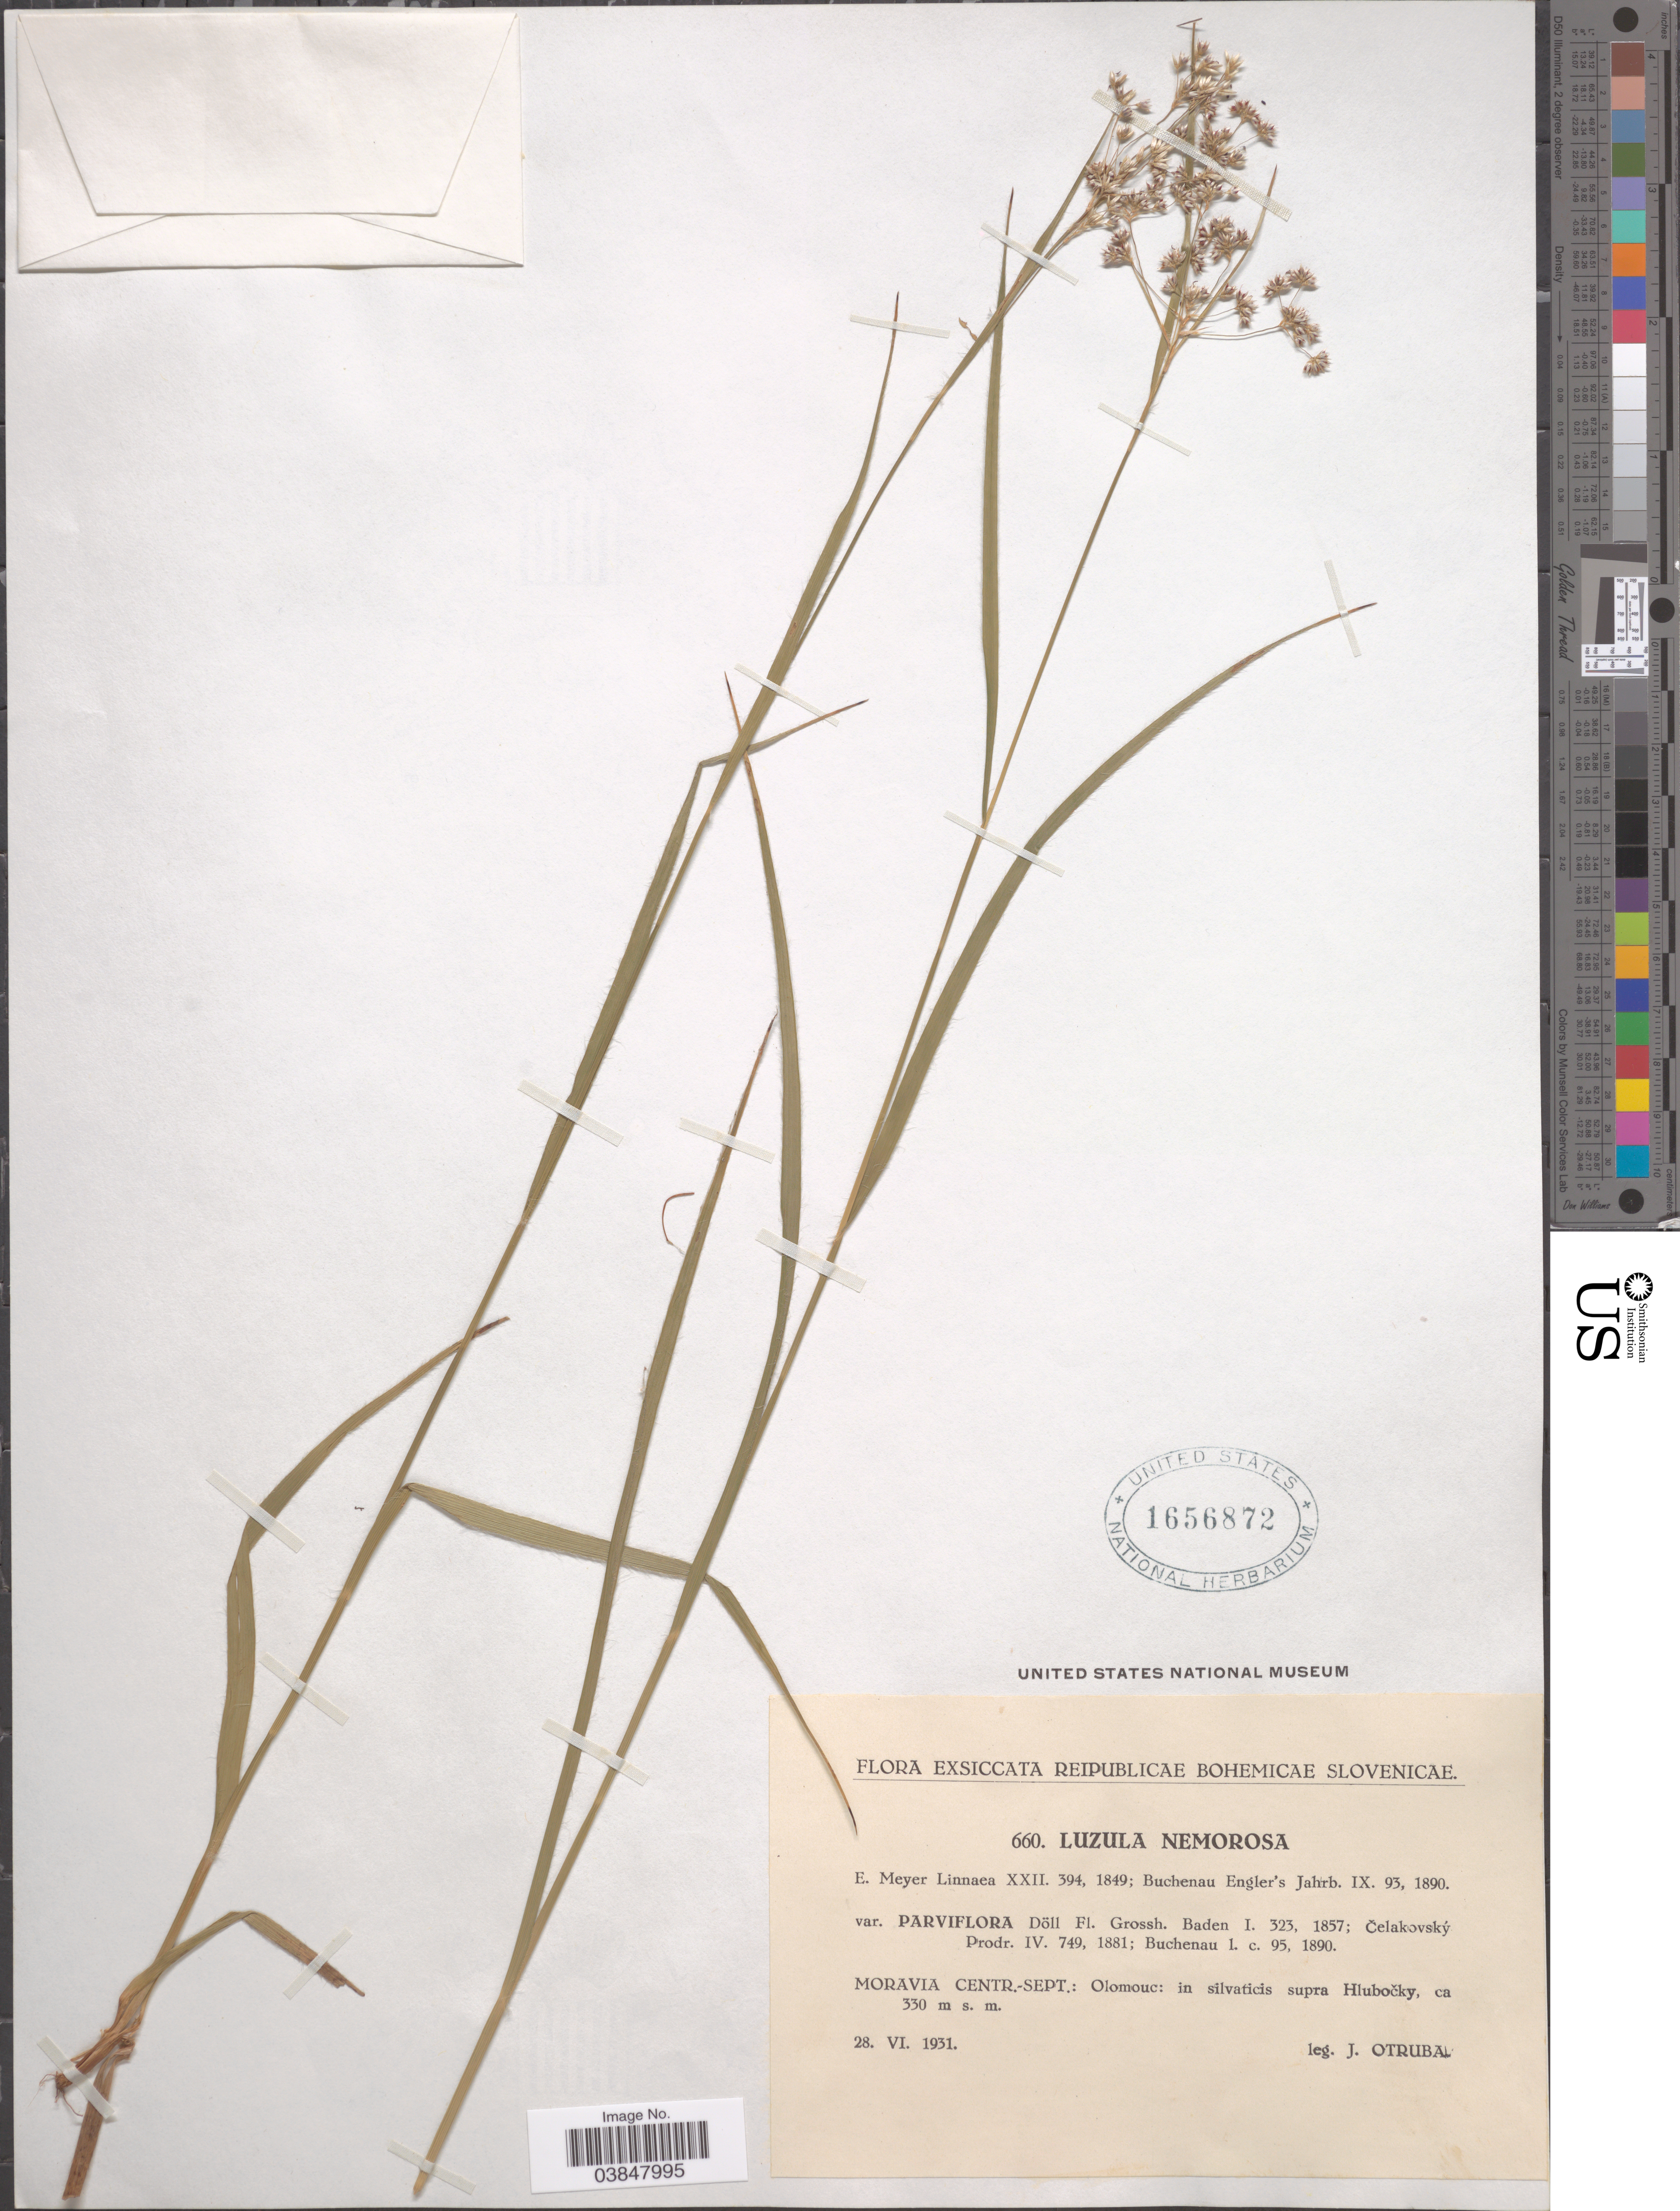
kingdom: Plantae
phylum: Tracheophyta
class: Liliopsida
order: Poales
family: Juncaceae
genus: Luzula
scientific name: Luzula luzuloides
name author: (Lam.) Dandy & Wilmott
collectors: J. Otruba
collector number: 660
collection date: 1931-06-28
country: Czechia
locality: Moravia Centr.-Sept.: Olomouc: in silvaticis supra Hlubočky.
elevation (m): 330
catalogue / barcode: US 1656872